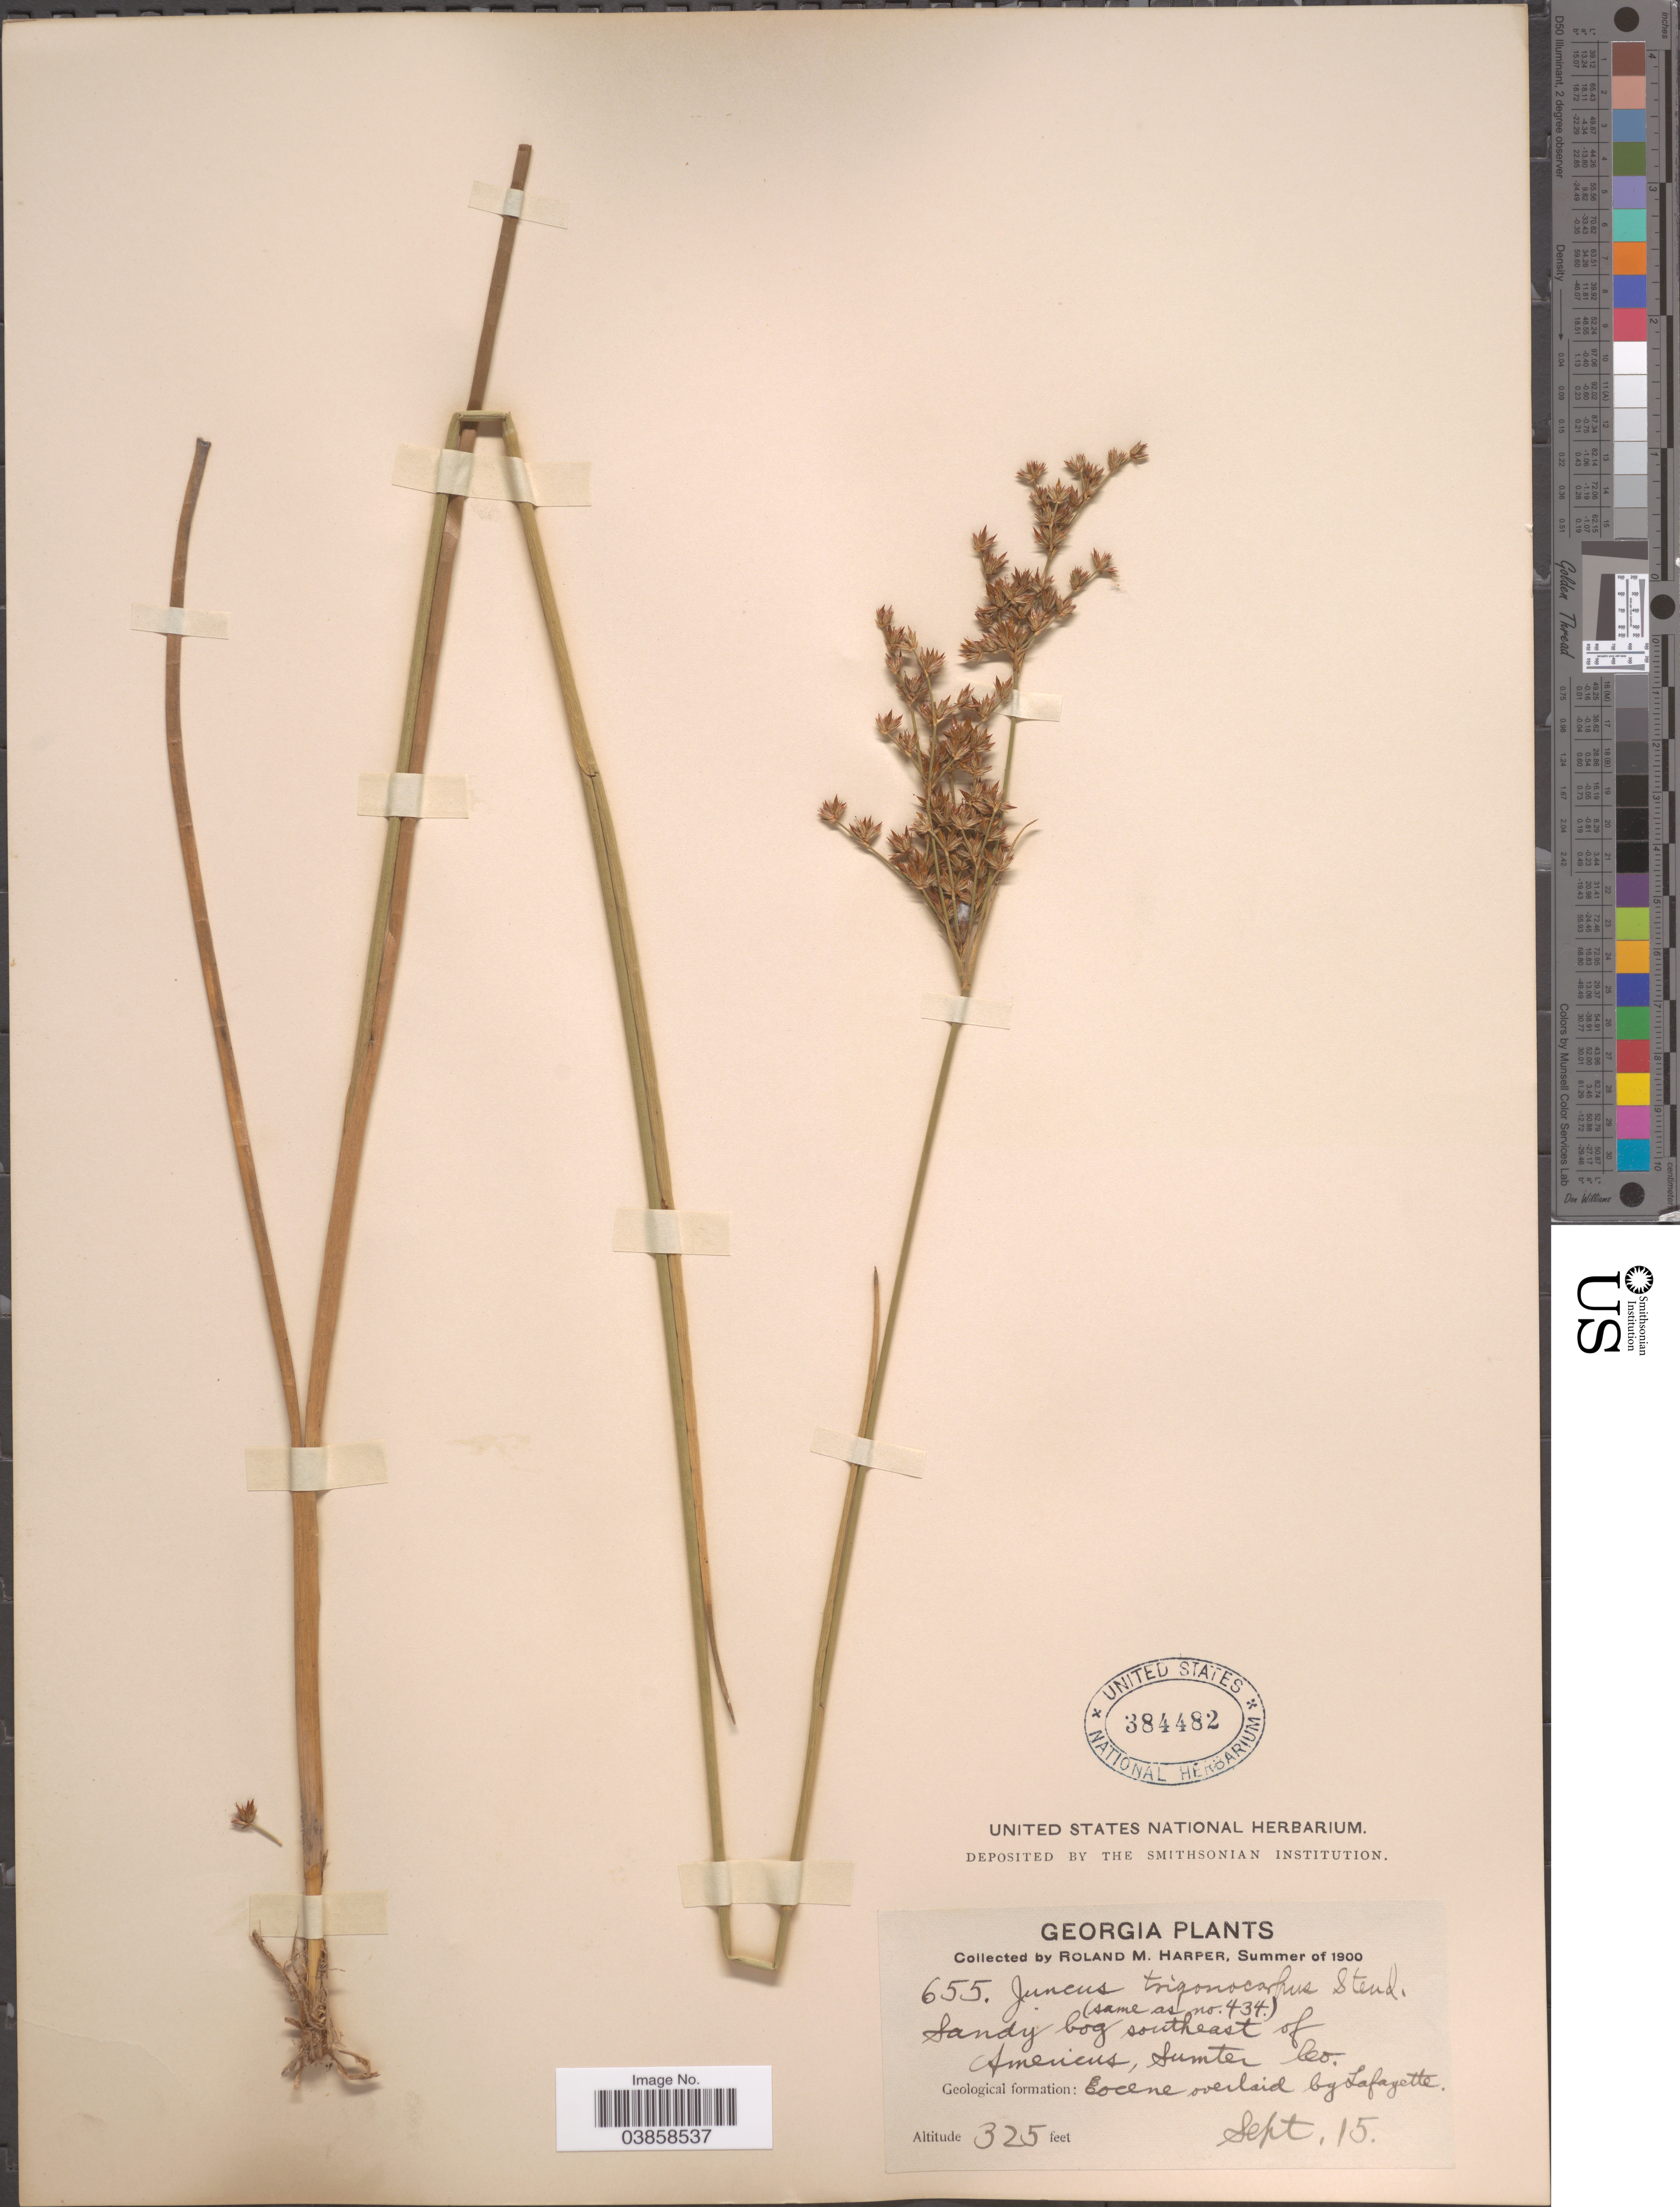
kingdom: Plantae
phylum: Tracheophyta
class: Liliopsida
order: Poales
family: Juncaceae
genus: Juncus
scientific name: Juncus trigonocarpus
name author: Steud.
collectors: R. M. Harper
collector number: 655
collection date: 1900-09-15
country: United States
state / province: Georgia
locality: Sandy bog southeast of Americus, Sumter Co. Geological formation: Eocene overlaid by Lafayette.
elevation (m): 99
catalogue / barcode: US 384482